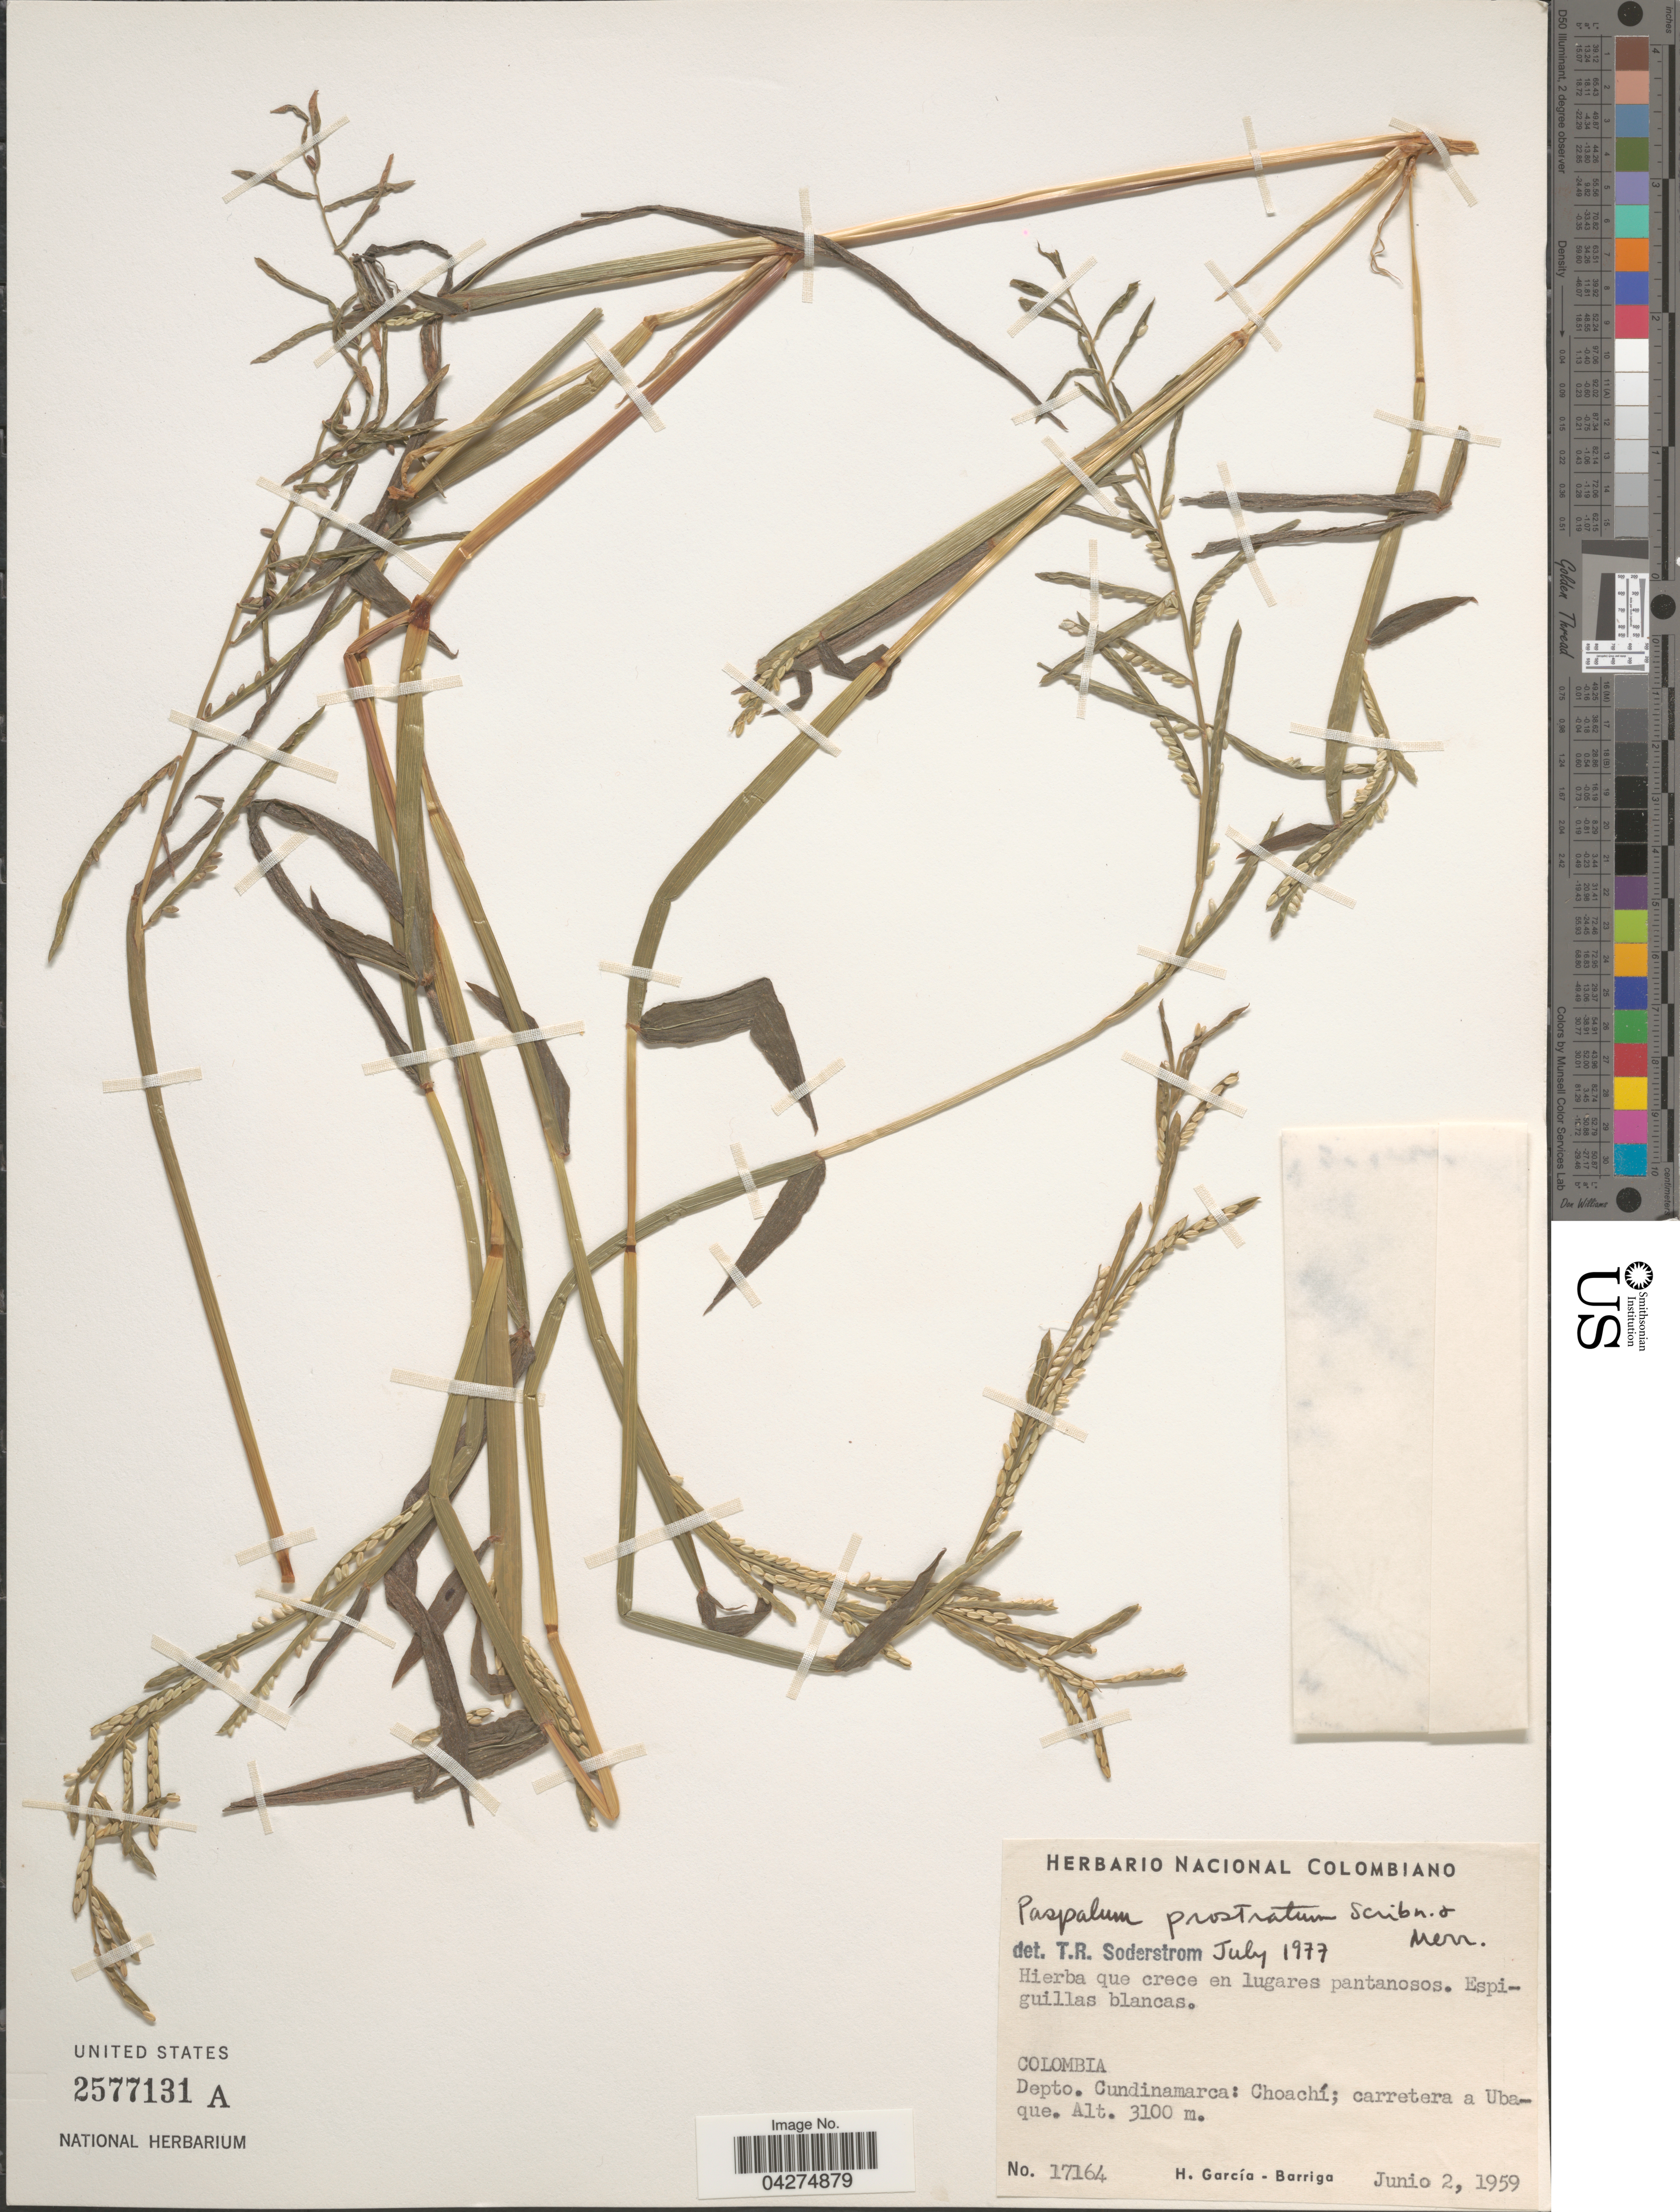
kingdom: Plantae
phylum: Tracheophyta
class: Liliopsida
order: Poales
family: Poaceae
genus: Paspalum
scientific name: Paspalum prostratum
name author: Scribn. & Merr.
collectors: H. García Barriga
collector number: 17164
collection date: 1959-06-02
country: Colombia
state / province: Cundinamarca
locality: Depto. Cundinamarca: Choachí; carretera a Ubaque.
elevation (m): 3100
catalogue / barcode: US 2577131A